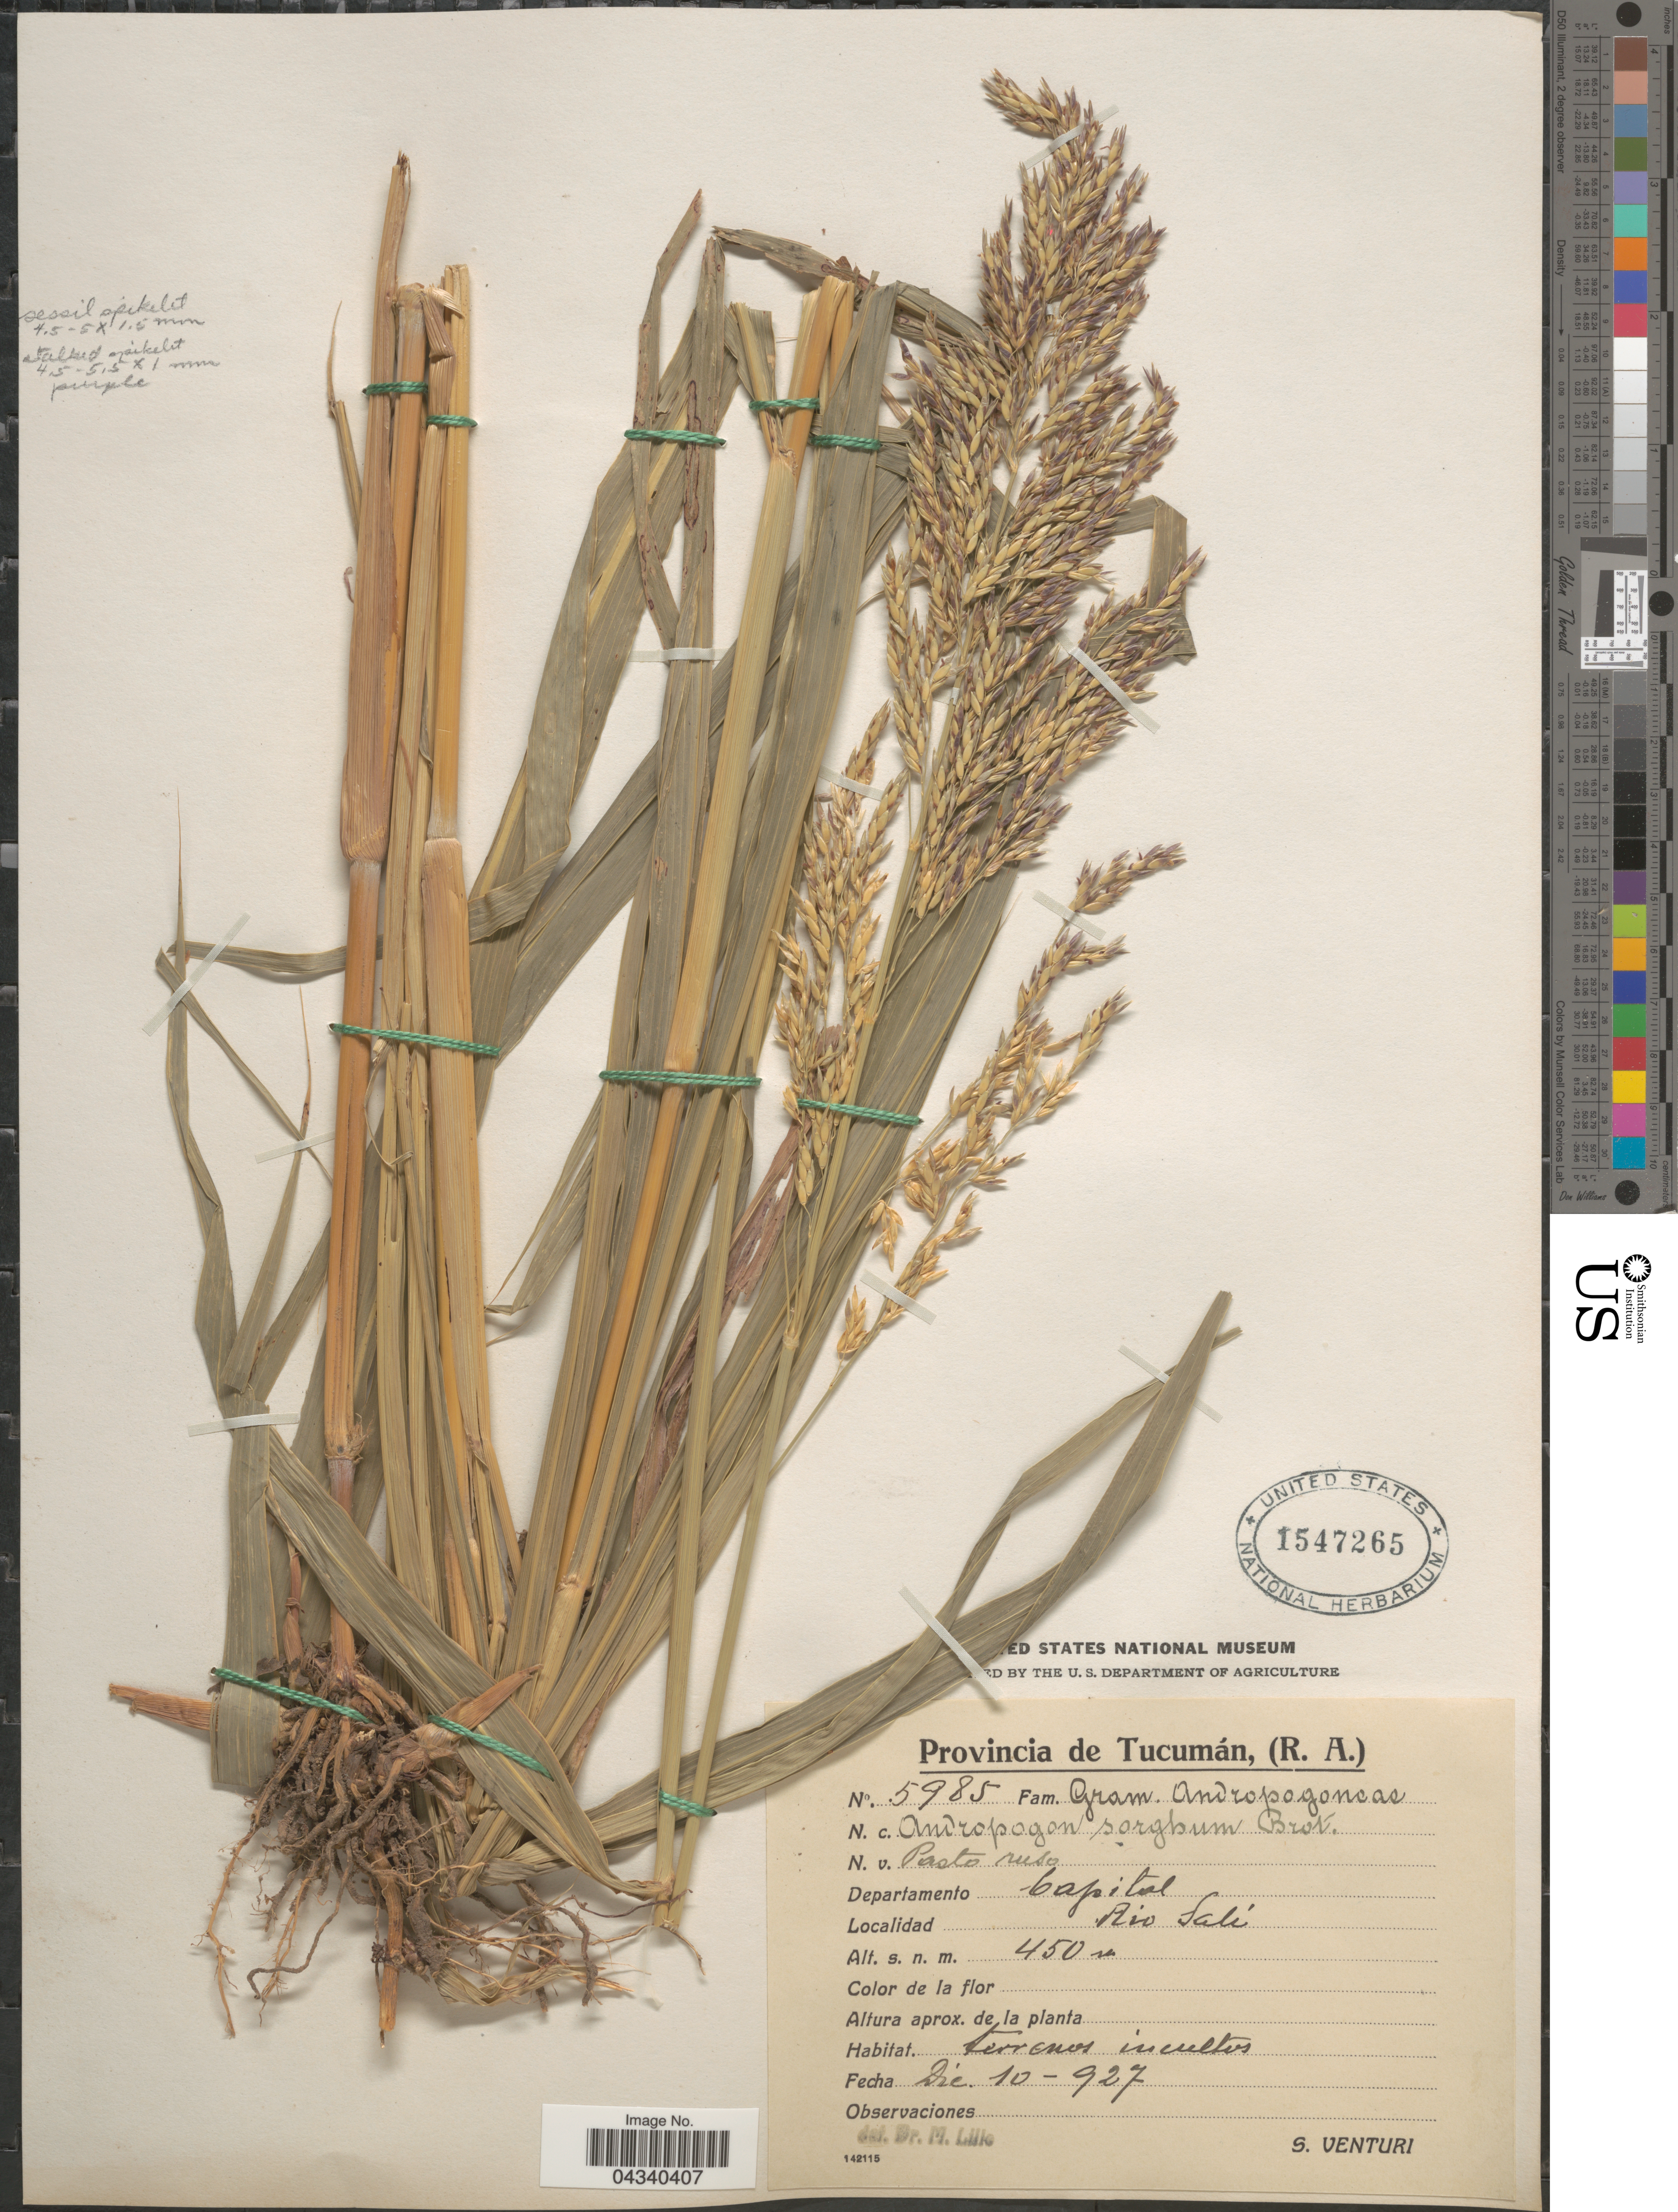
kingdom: Plantae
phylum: Tracheophyta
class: Liliopsida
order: Poales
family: Poaceae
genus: Sorghum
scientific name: Sorghum halepense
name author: (L.) Pers.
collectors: S. Venturi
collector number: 5985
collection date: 1927-12-10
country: Argentina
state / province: Tucuman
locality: Departamento Capital. Rio Salí.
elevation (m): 450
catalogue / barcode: US 1547265